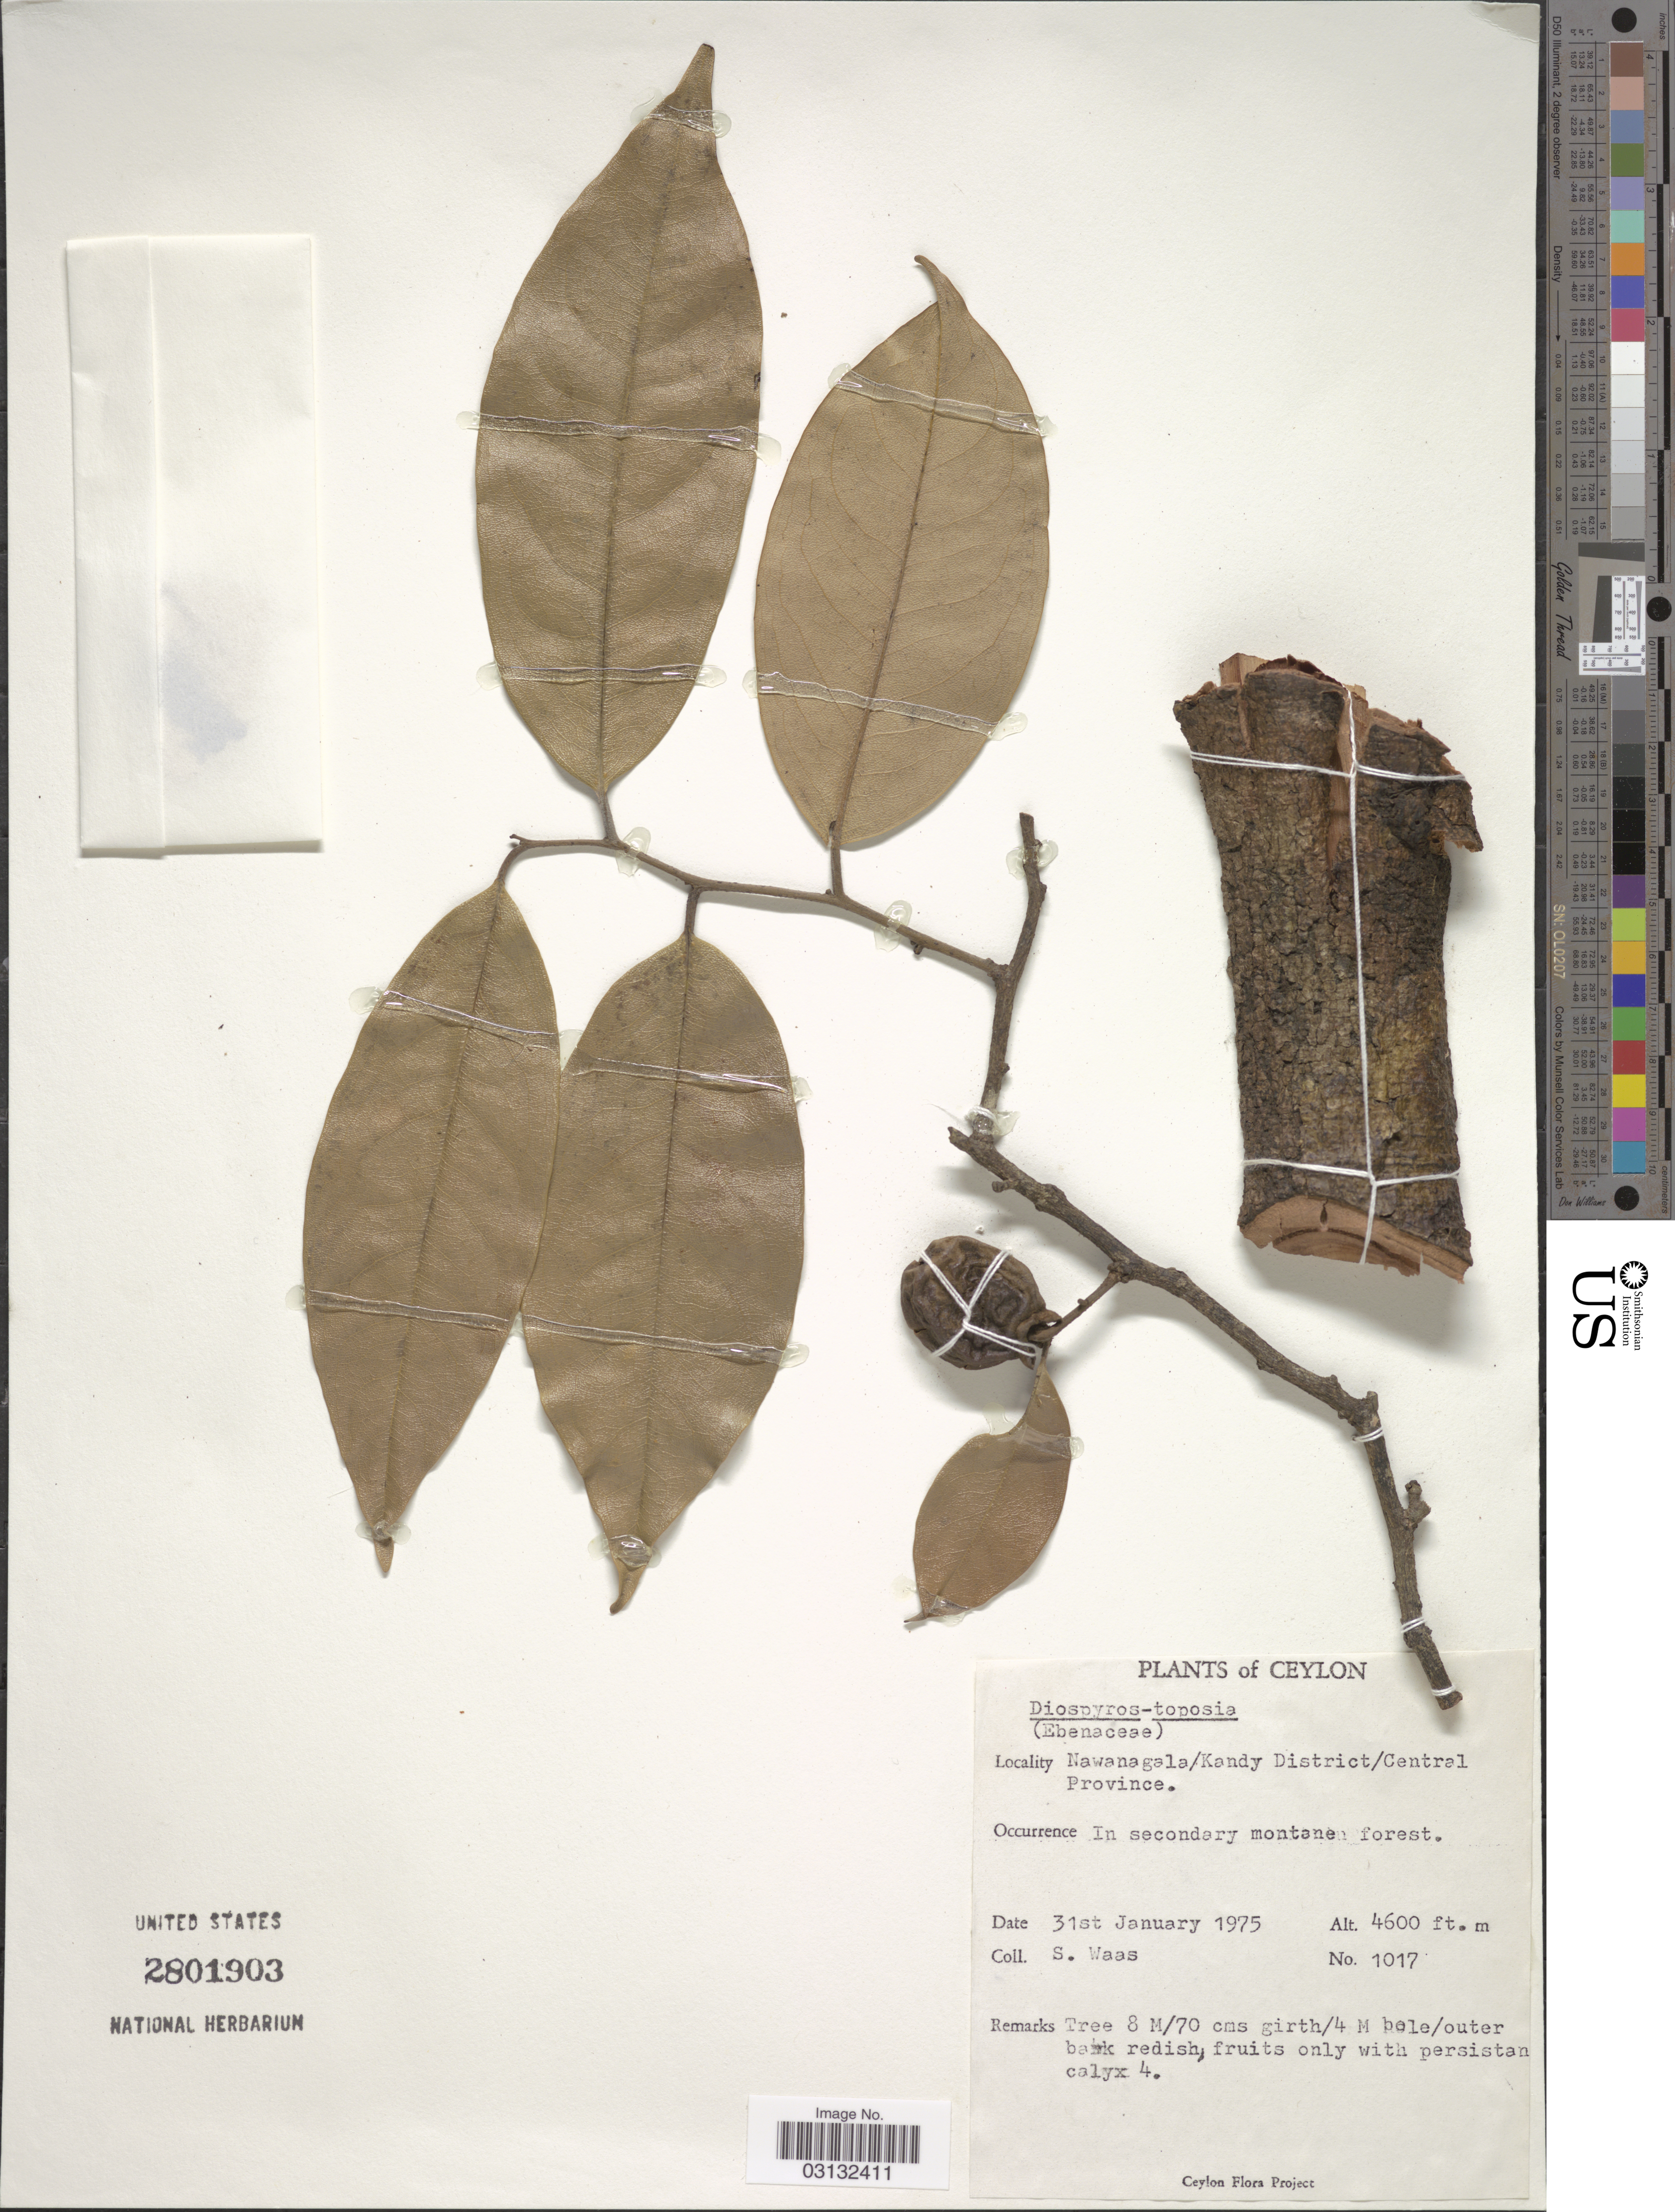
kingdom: Plantae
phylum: Tracheophyta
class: Magnoliopsida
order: Ericales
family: Ebenaceae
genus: Diospyros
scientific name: Diospyros toposia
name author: Buch.-Ham.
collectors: S. Waas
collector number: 1017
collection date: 1975-01-31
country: Sri Lanka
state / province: Central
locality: Ceylon. Nawanagala/Kandy District.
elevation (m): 1402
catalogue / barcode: US 2801903